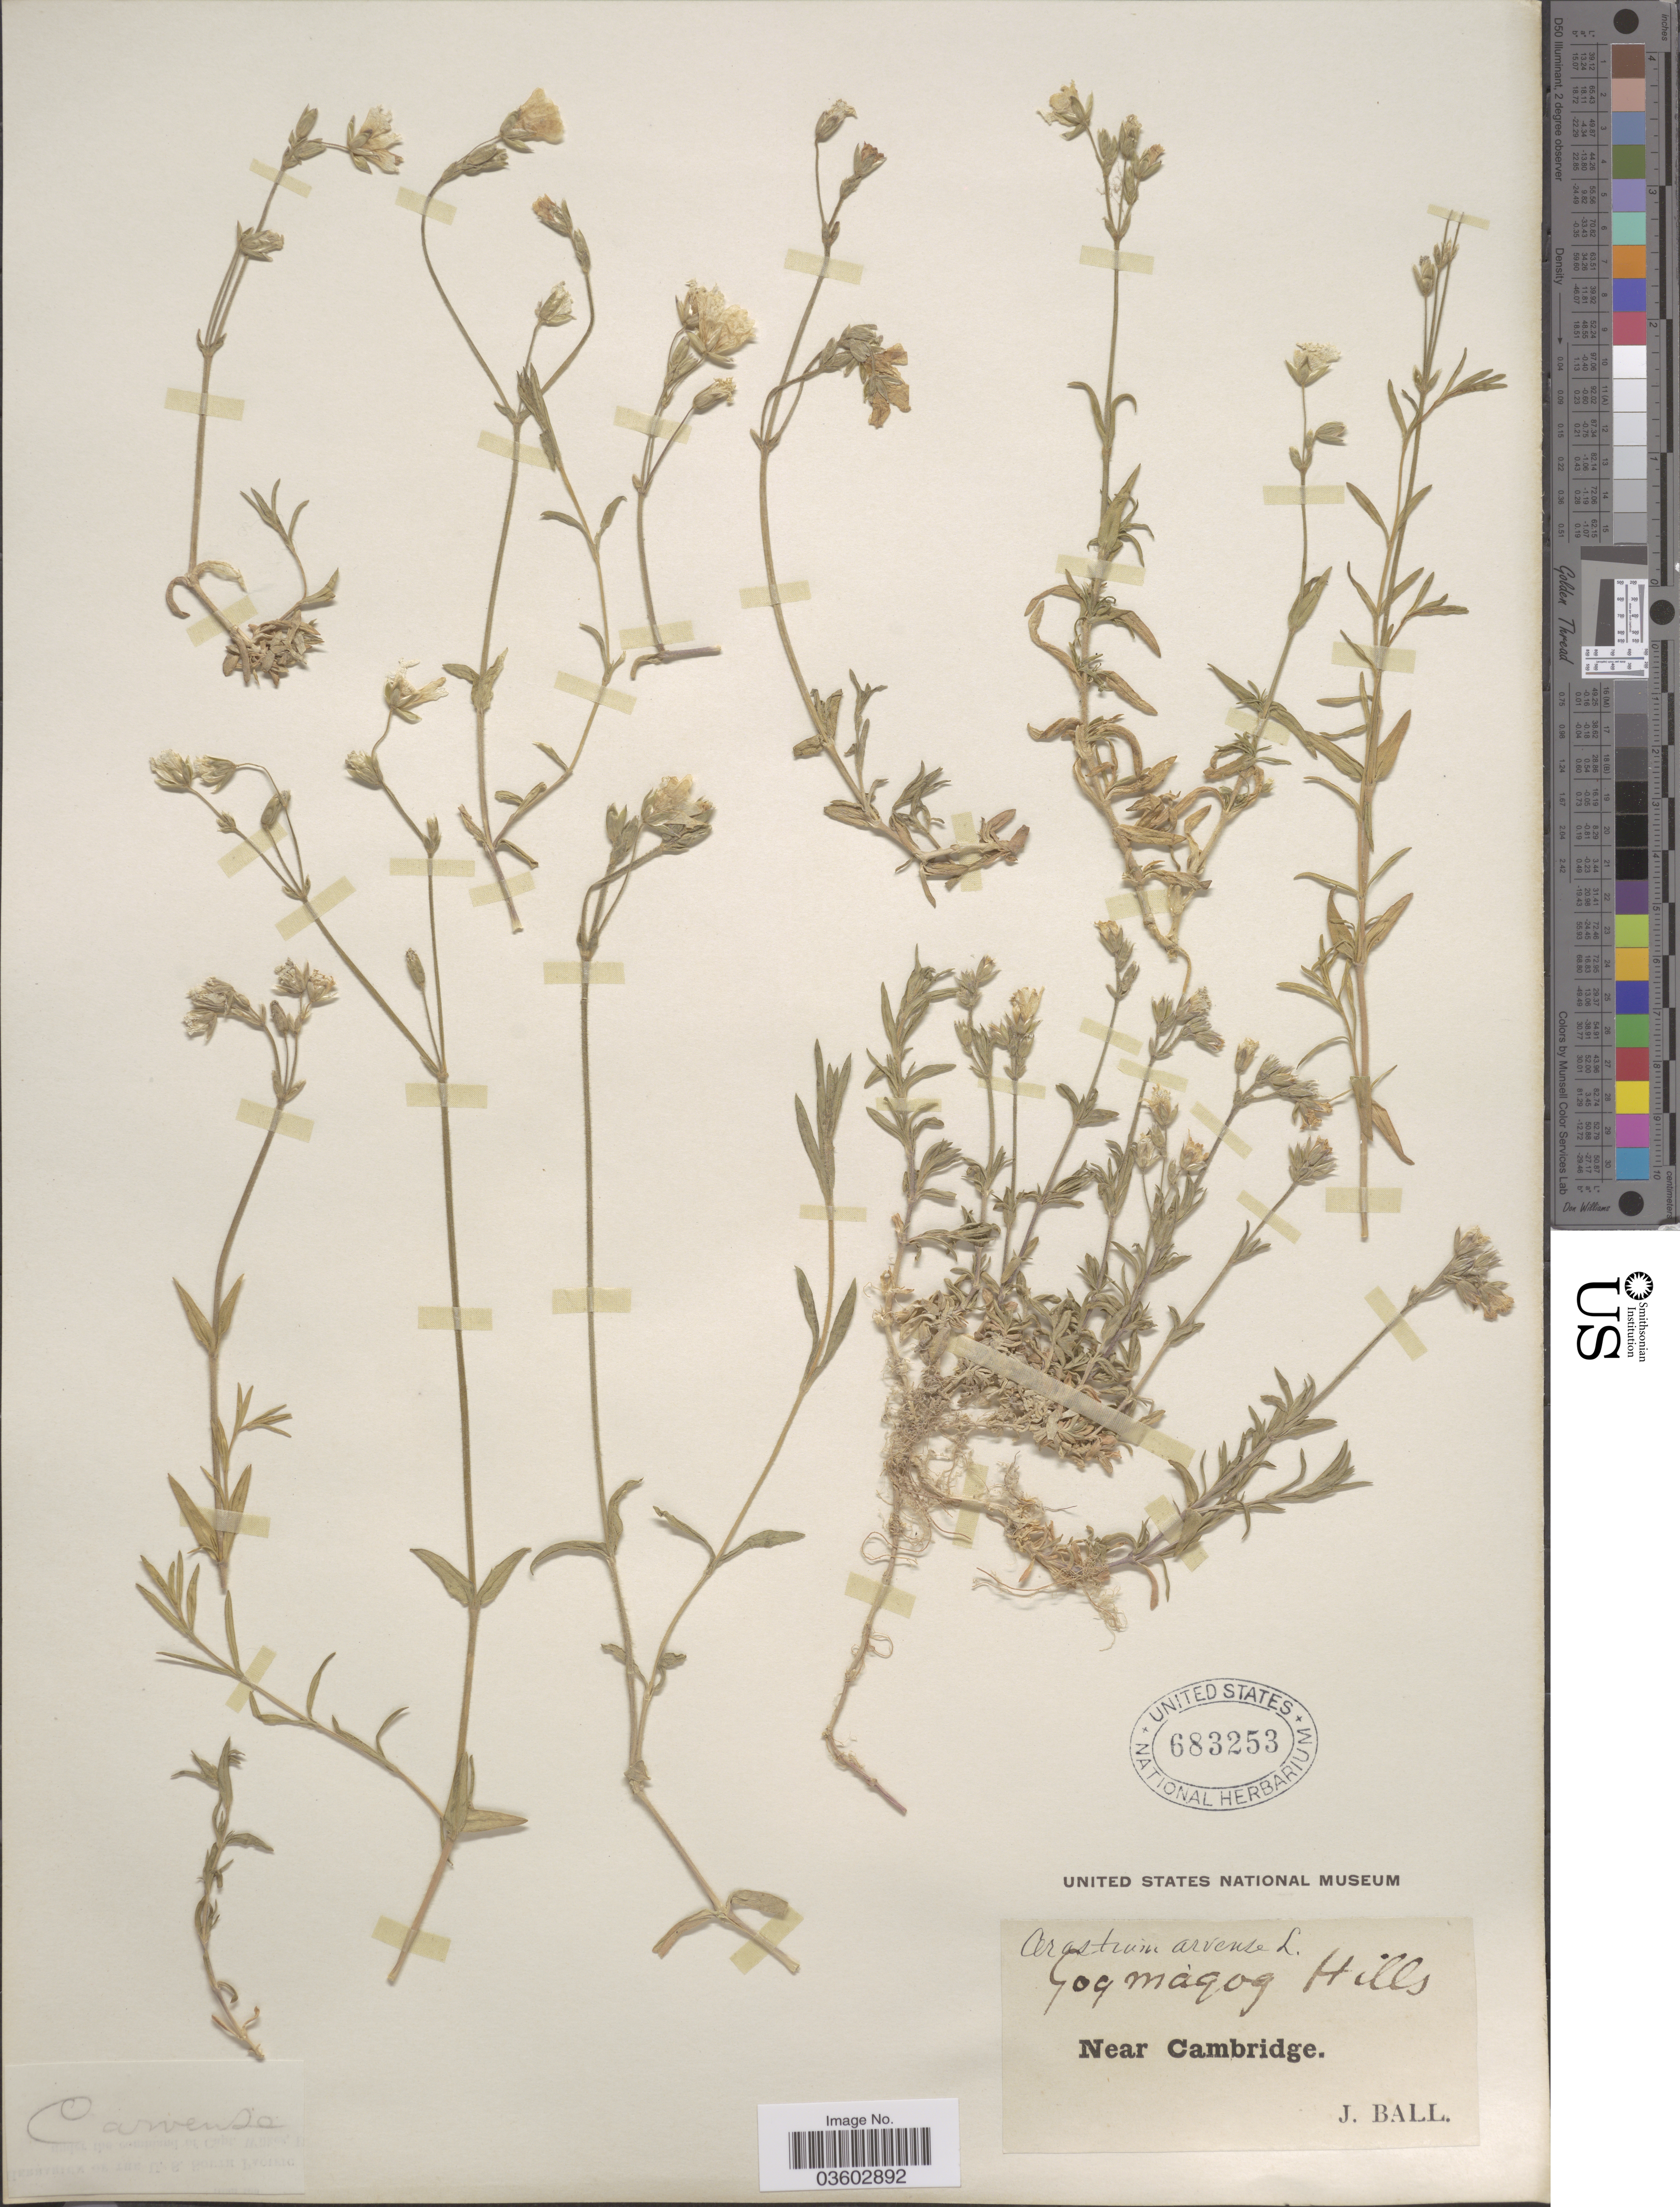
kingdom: Plantae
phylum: Tracheophyta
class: Magnoliopsida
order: Caryophyllales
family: Caryophyllaceae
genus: Cerastium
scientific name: Cerastium arvense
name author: L.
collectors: J. Ball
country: United Kingdom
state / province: England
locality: Gog magog Hills. Near Cambridge.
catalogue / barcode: US 683253